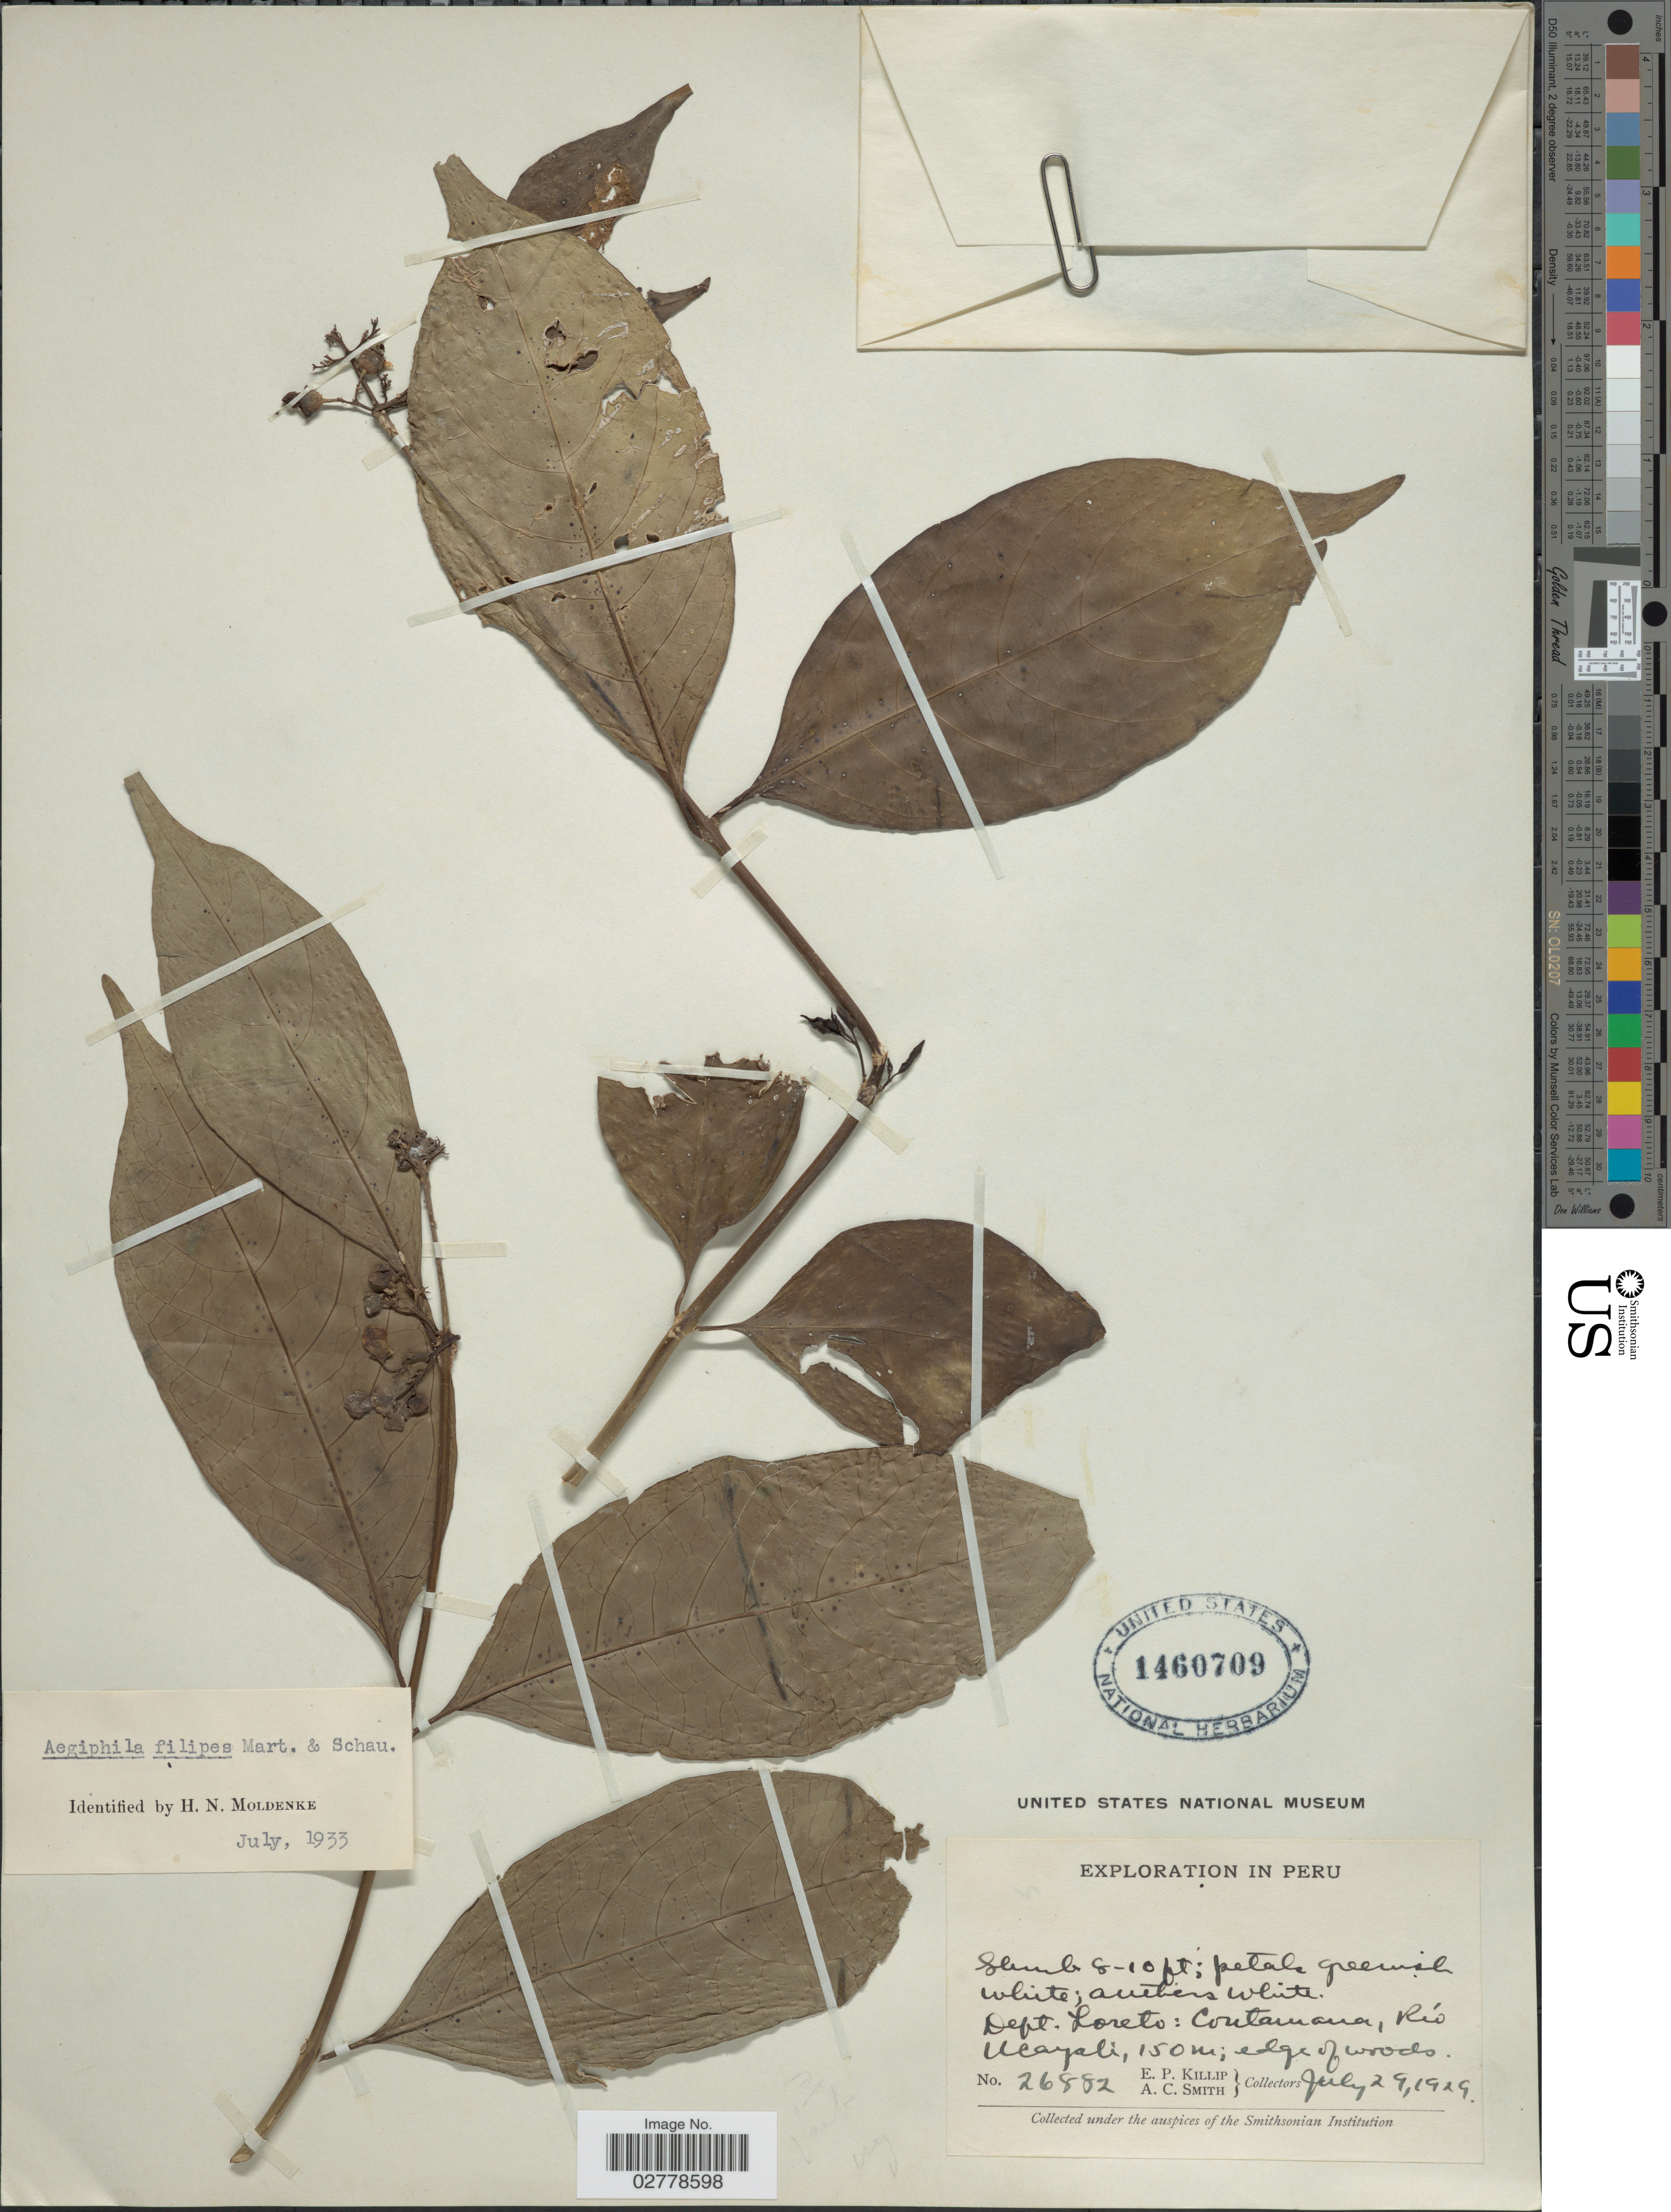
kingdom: Plantae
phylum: Tracheophyta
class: Magnoliopsida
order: Lamiales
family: Lamiaceae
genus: Aegiphila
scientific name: Aegiphila filipes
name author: Mart. & Schauer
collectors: E. P. Killip & A. C. Smith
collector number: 26882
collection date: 1929-07-29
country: Peru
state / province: Loreto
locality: Dept. Loreto: Coutamana, Río Ucayali.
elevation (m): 150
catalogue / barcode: US 1460709